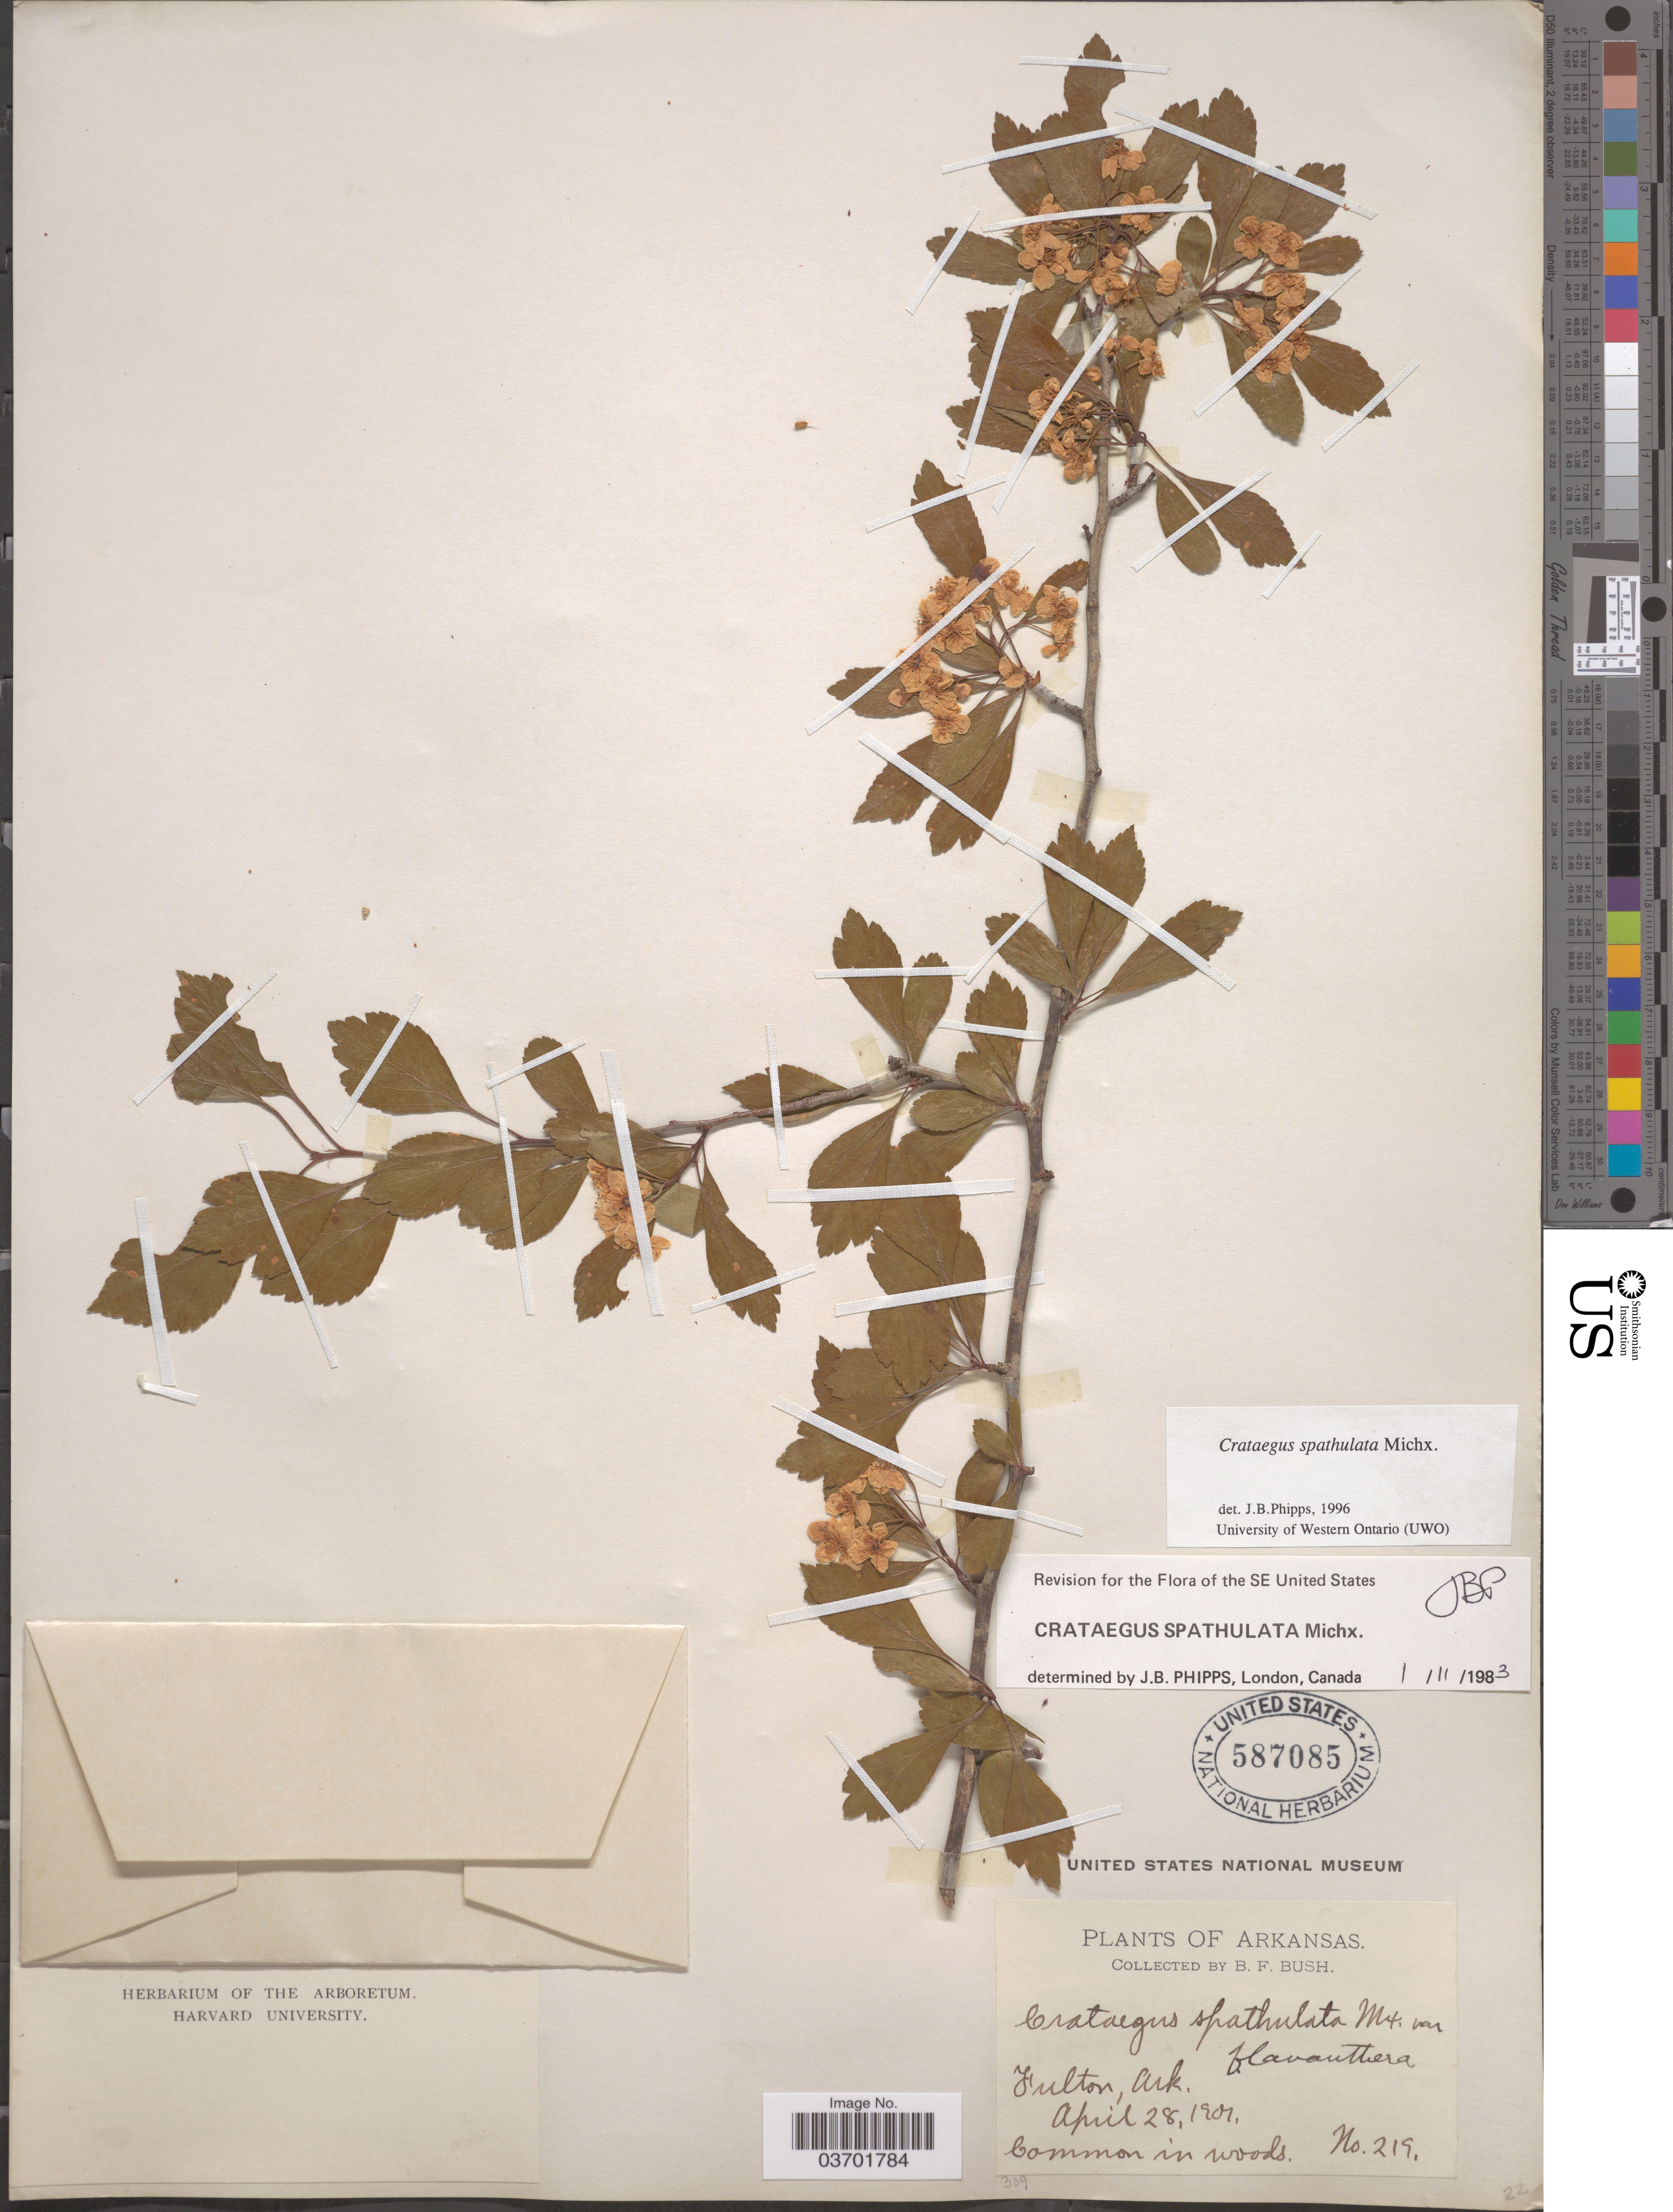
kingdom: Plantae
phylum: Tracheophyta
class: Magnoliopsida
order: Rosales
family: Rosaceae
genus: Crataegus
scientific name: Crataegus spathulata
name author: Michx.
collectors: B. F. Bush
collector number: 219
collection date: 1901-04-28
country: United States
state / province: Arkansas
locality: Fulton.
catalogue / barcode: US 587085